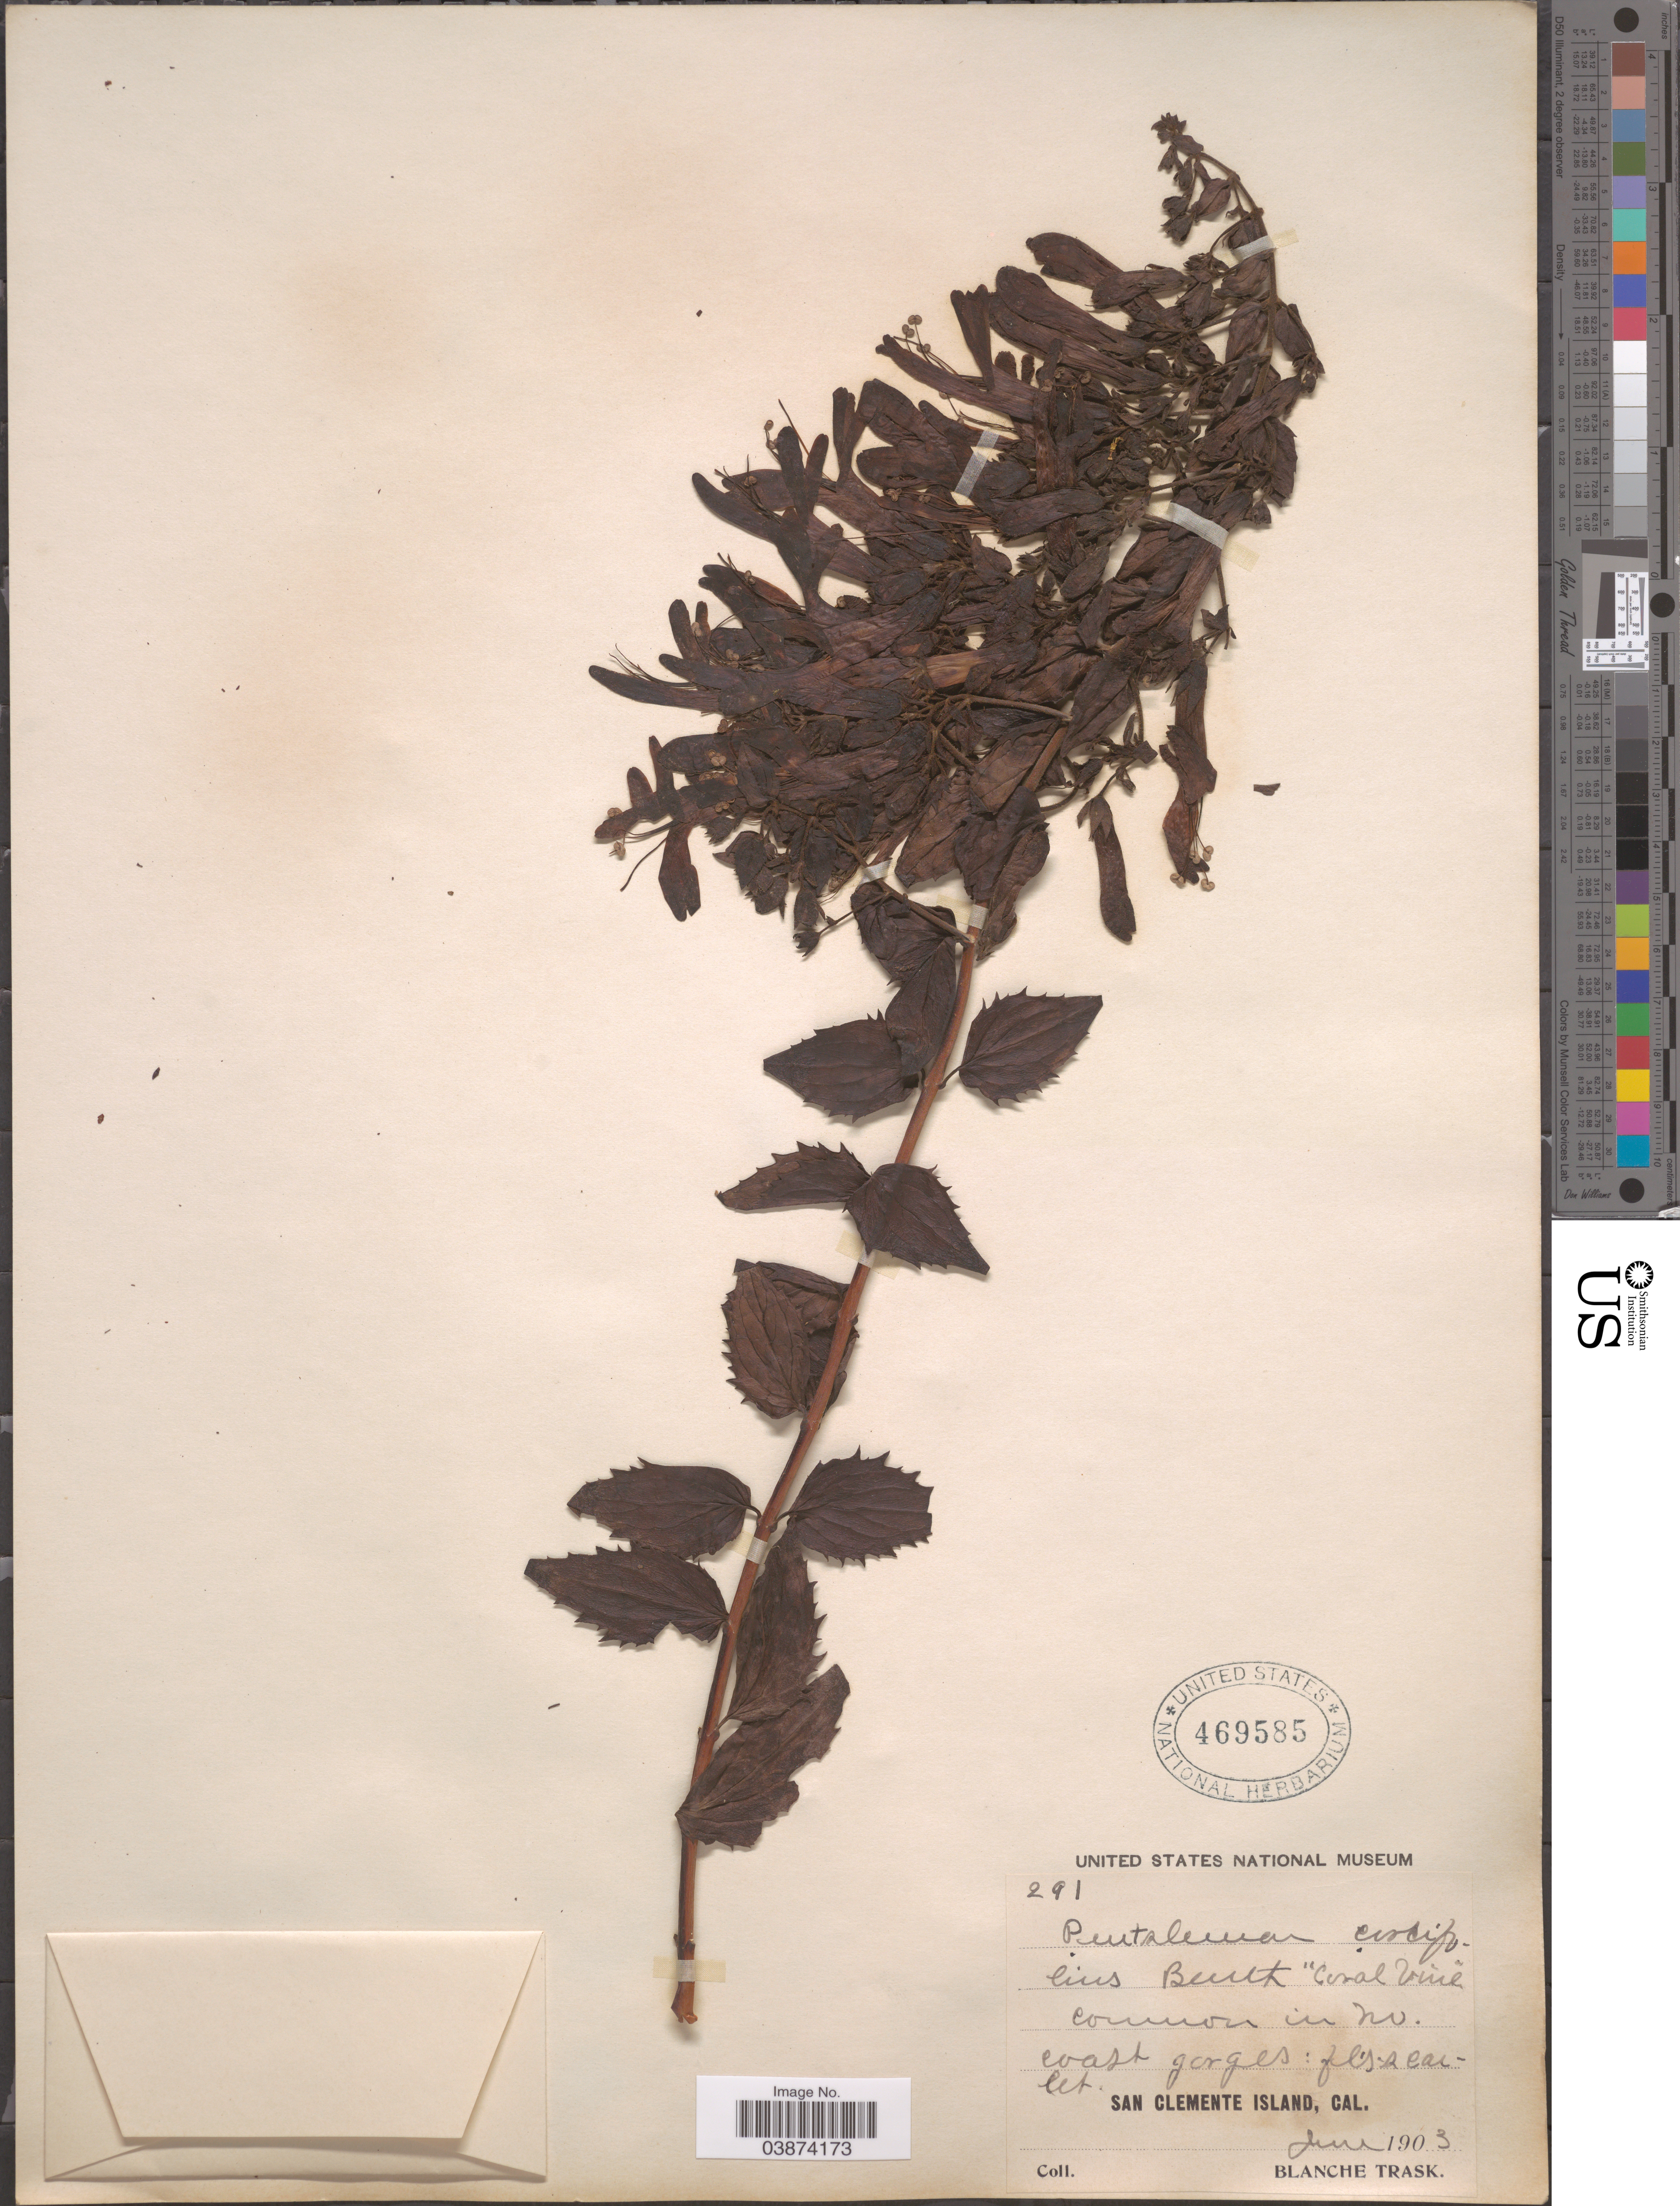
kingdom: Plantae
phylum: Tracheophyta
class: Magnoliopsida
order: Lamiales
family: Plantaginaceae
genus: Penstemon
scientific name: Penstemon cordifolius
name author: Benth.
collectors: B. Trask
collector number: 291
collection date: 1903-06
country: United States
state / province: California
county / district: Los Angeles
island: San Clemente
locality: San Clemente Island.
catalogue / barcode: US 469585